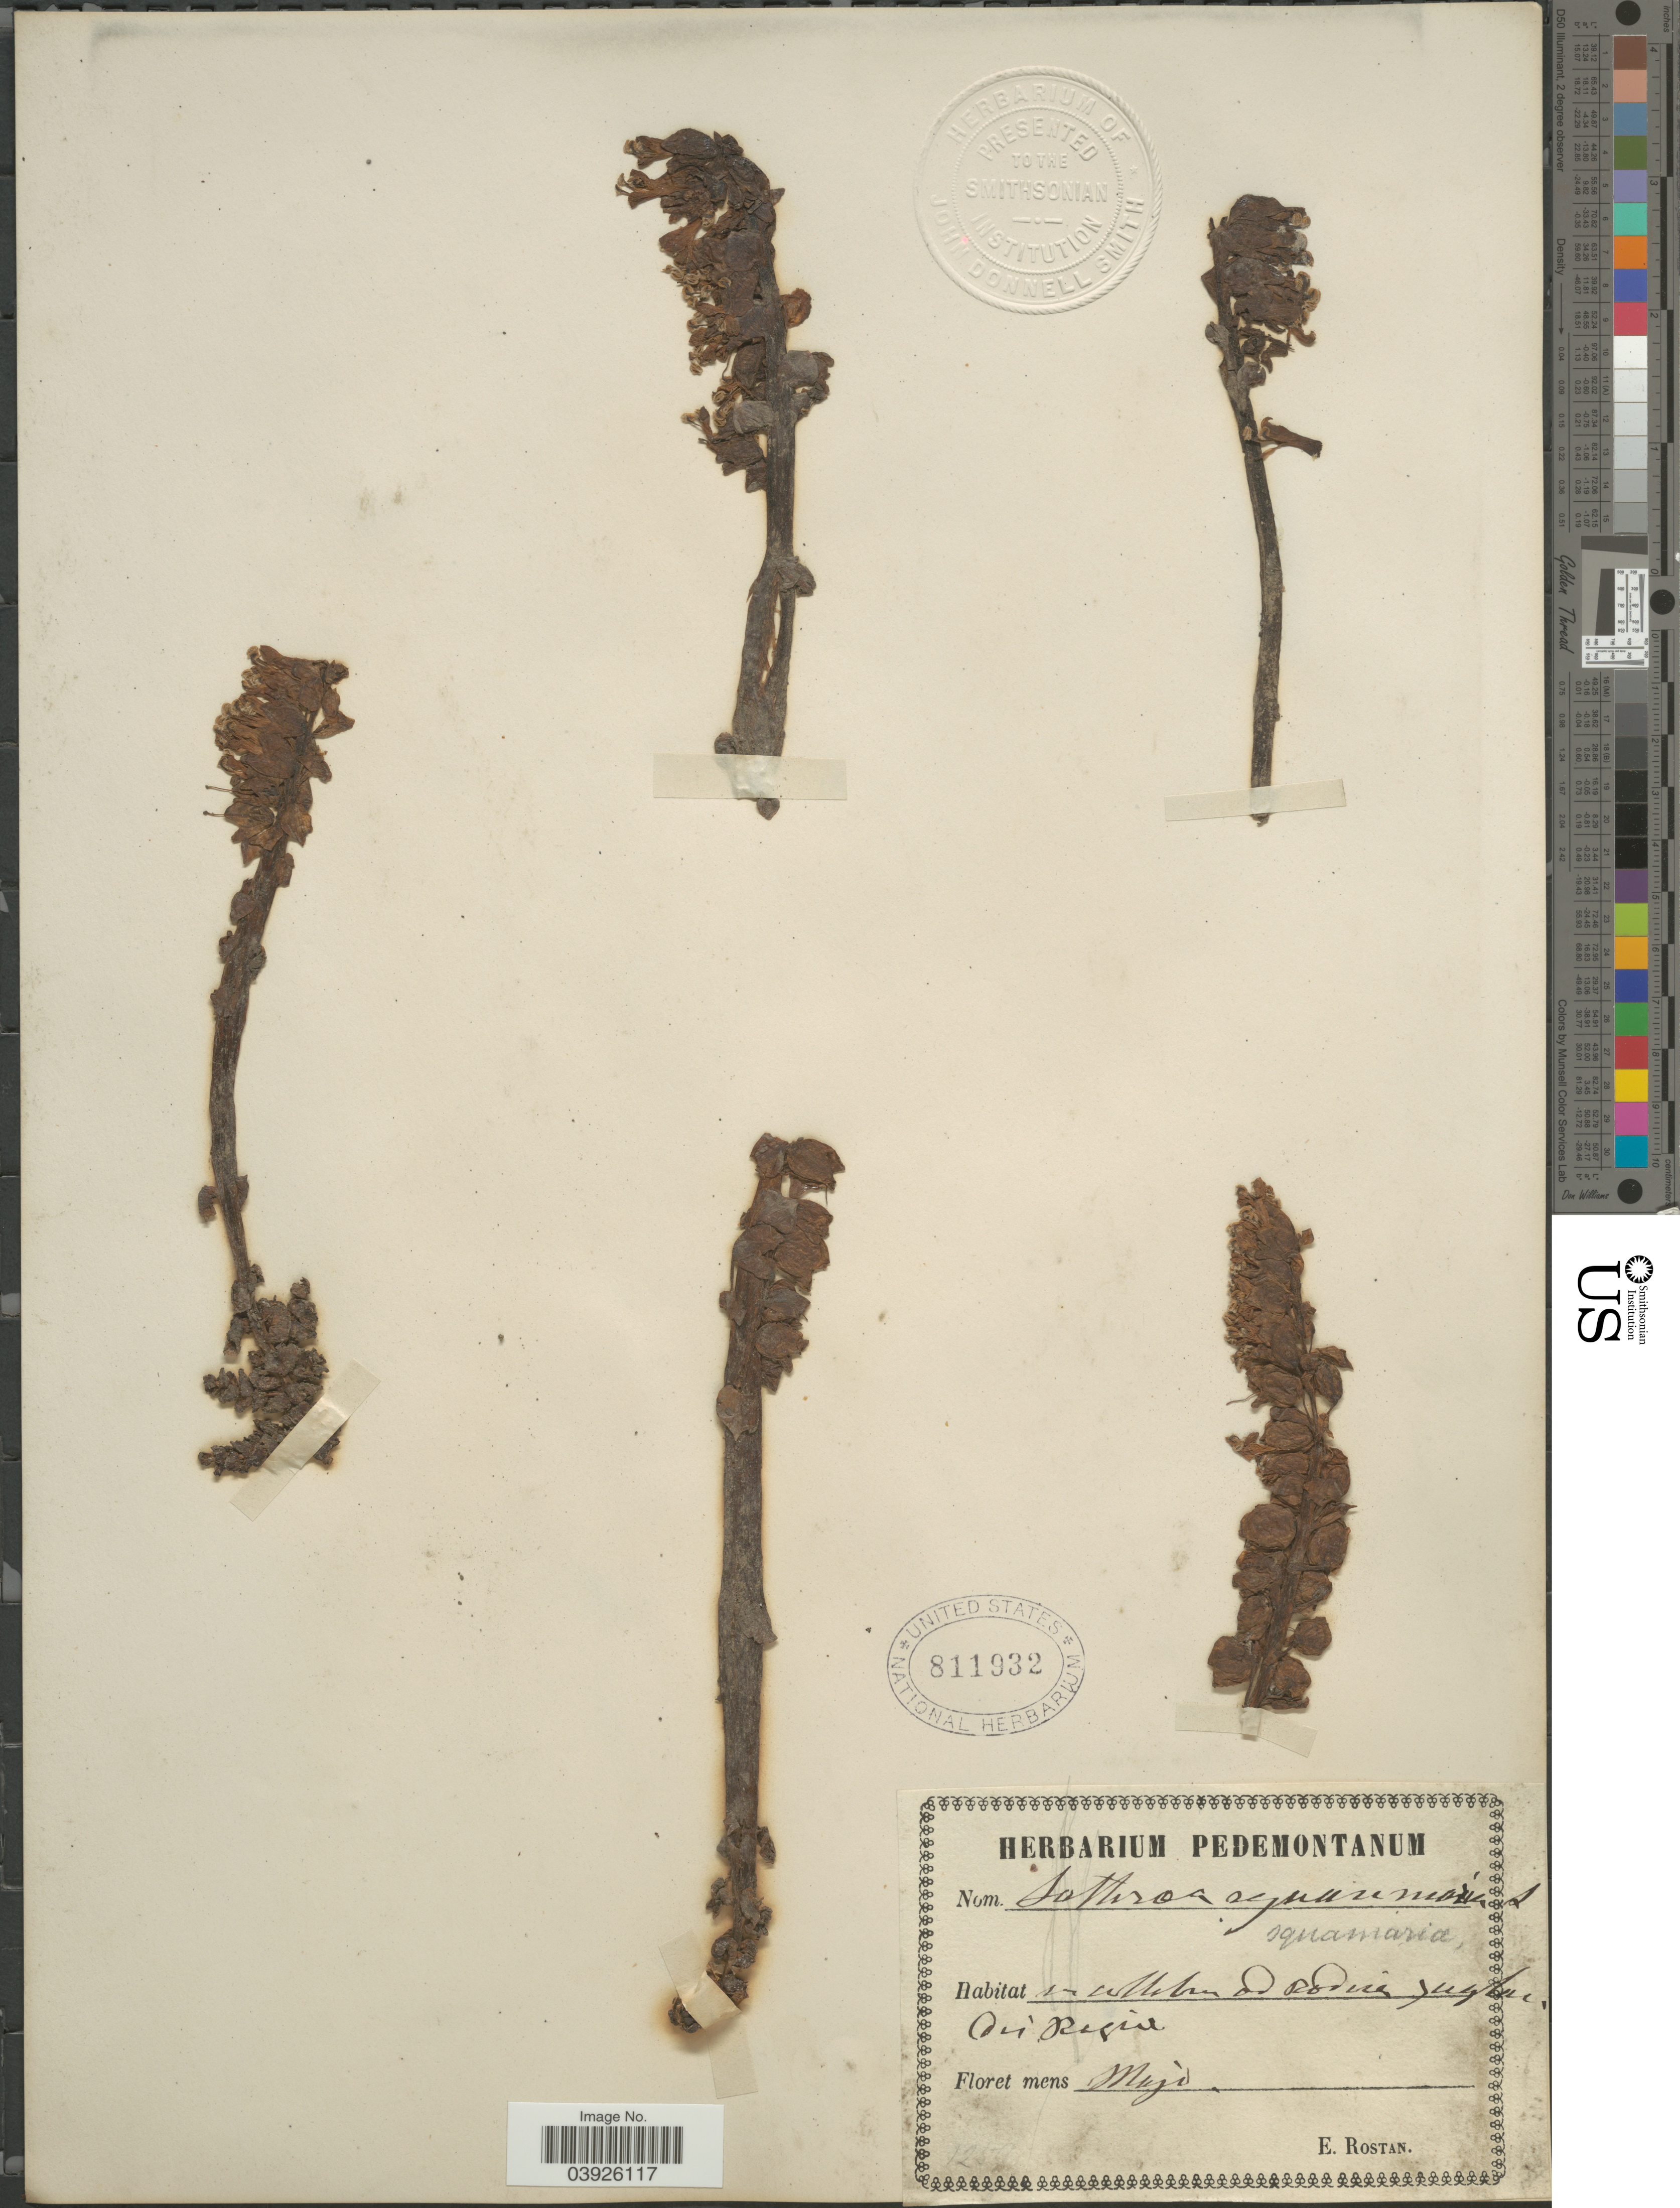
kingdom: Plantae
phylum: Tracheophyta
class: Magnoliopsida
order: Lamiales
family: Orobanchaceae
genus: Lathraea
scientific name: Lathraea squamaria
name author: L.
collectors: E. Rostan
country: Italy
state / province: Piedmont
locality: In collibus ad Rodica juglar bei Regine. [interpreted]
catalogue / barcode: US 811932